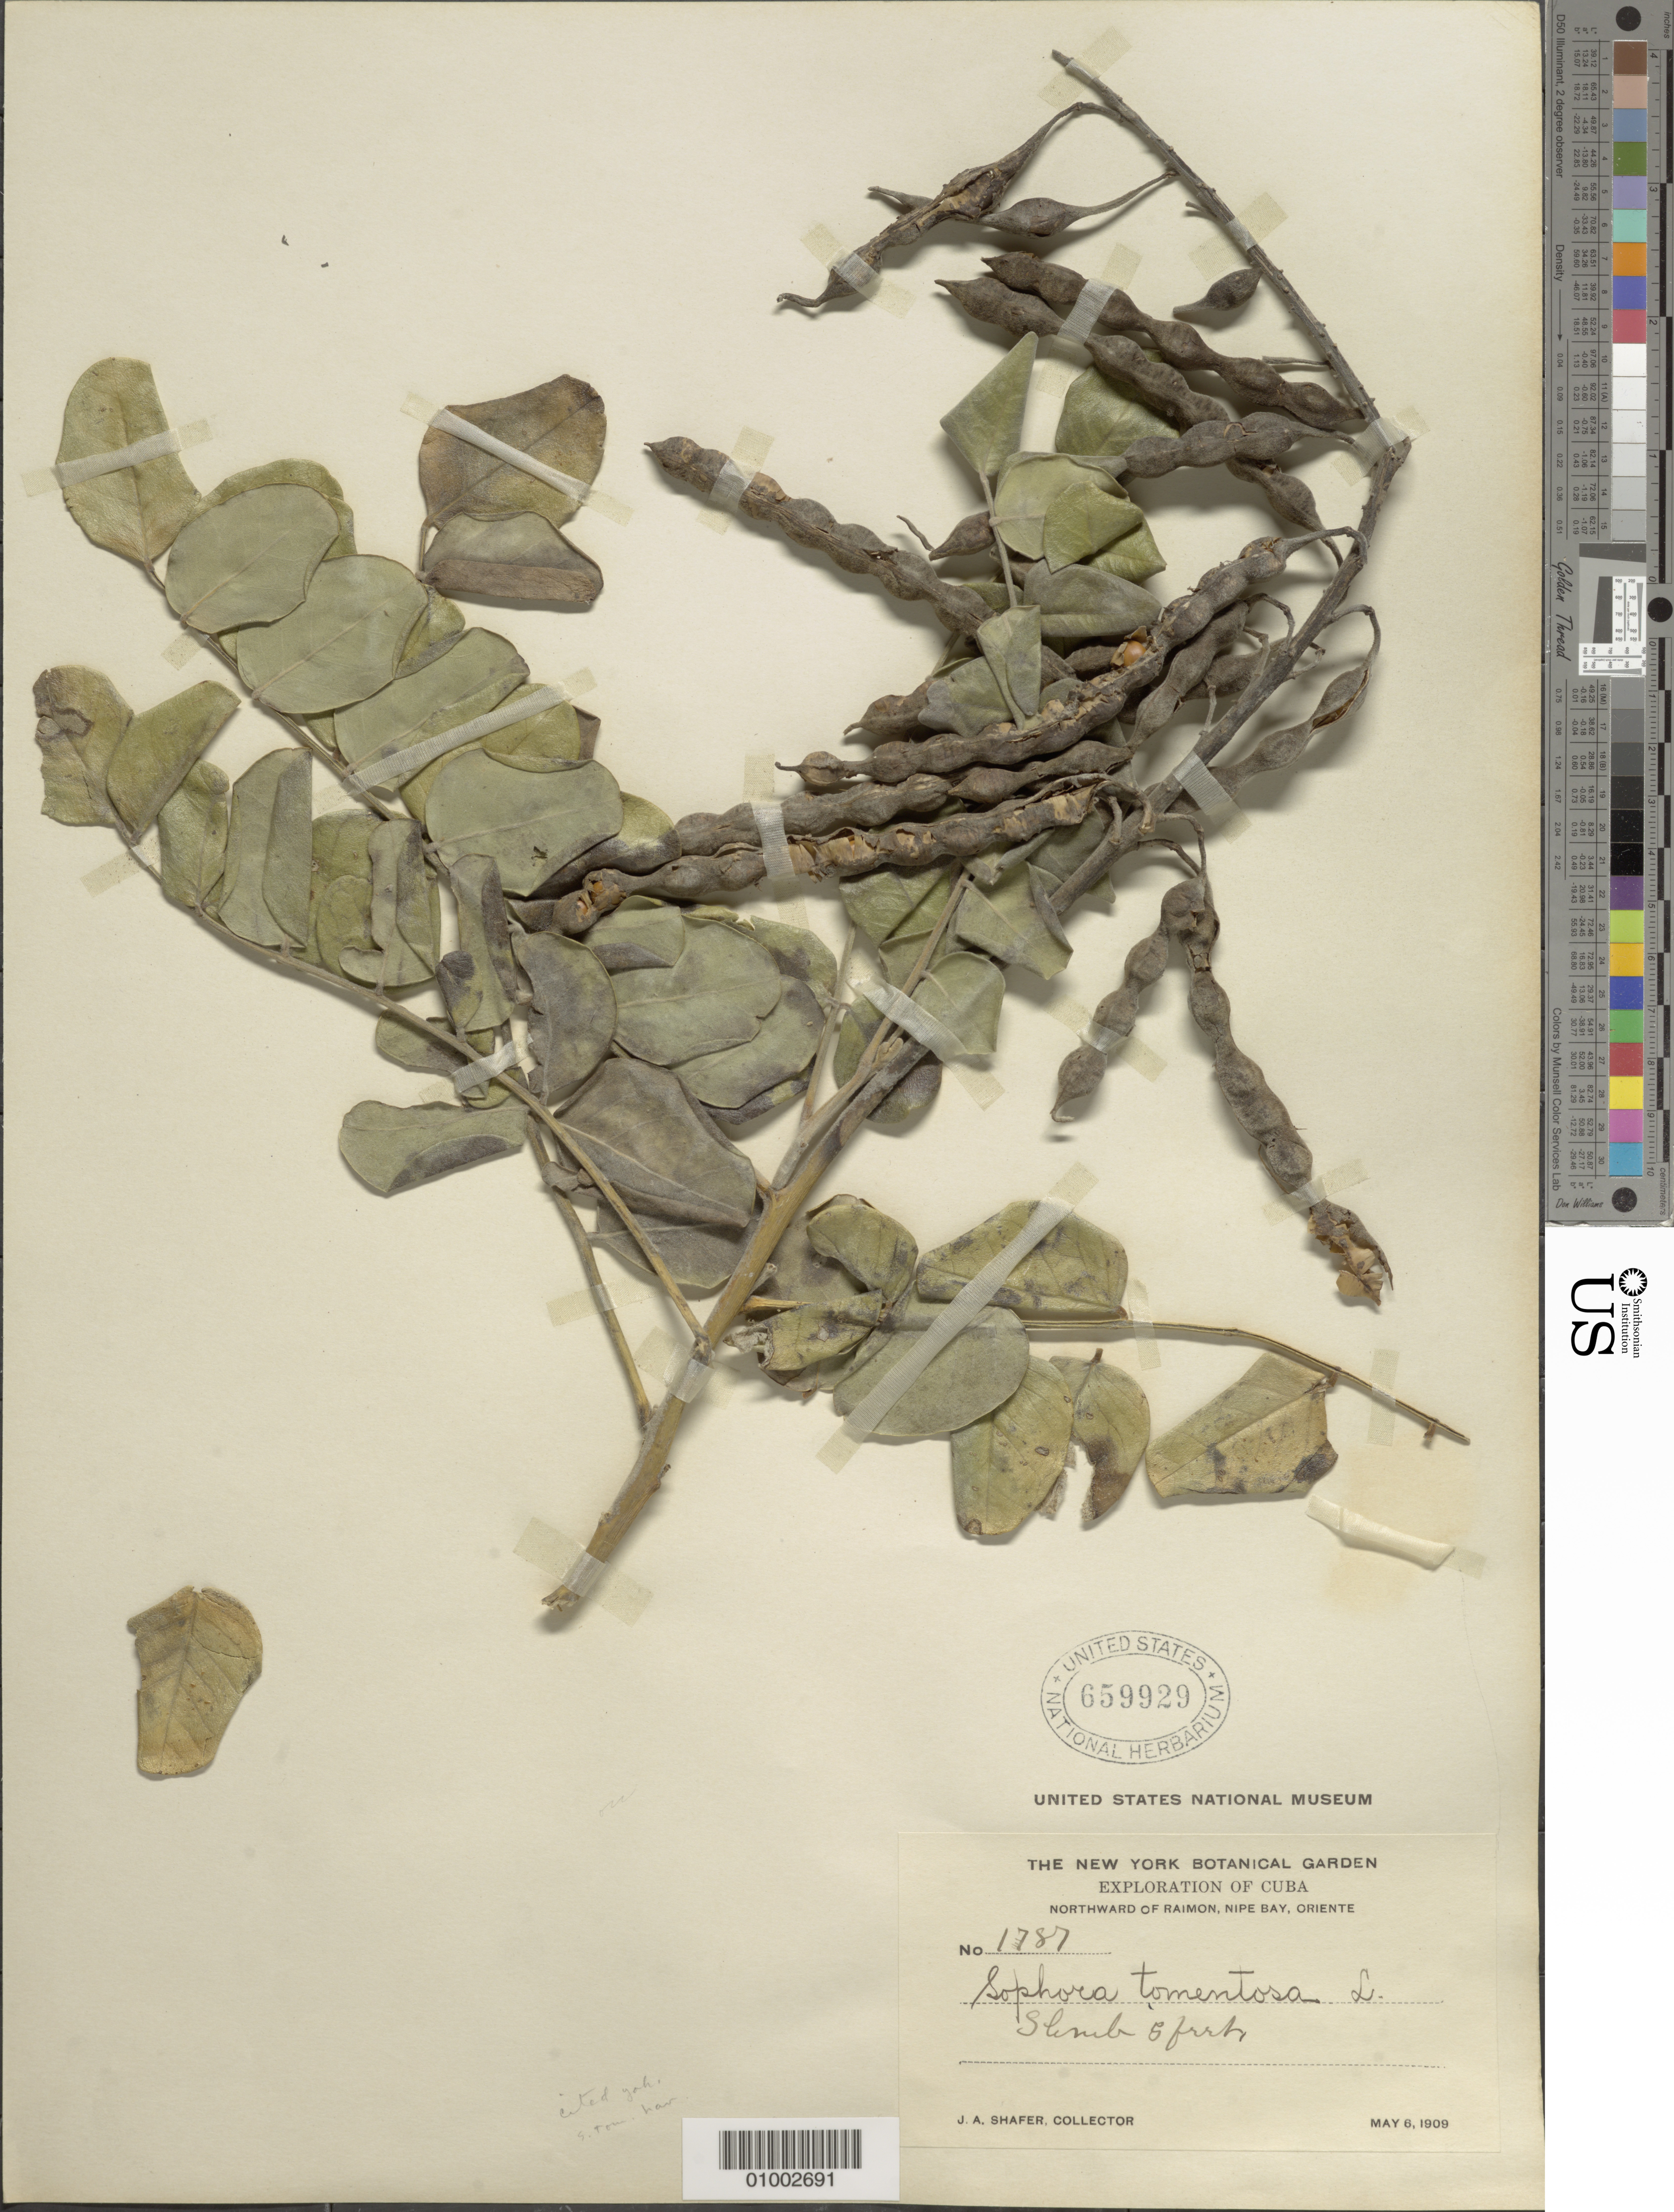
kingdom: Plantae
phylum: Tracheophyta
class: Magnoliopsida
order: Fabales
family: Fabaceae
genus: Sophora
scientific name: Sophora tomentosa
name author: L.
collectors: J. A. Shafer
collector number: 1787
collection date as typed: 06 May 1909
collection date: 1909-05-06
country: Cuba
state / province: Holguín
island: Cuba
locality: Northward of Raimon, Nipe Bay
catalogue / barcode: US 659929